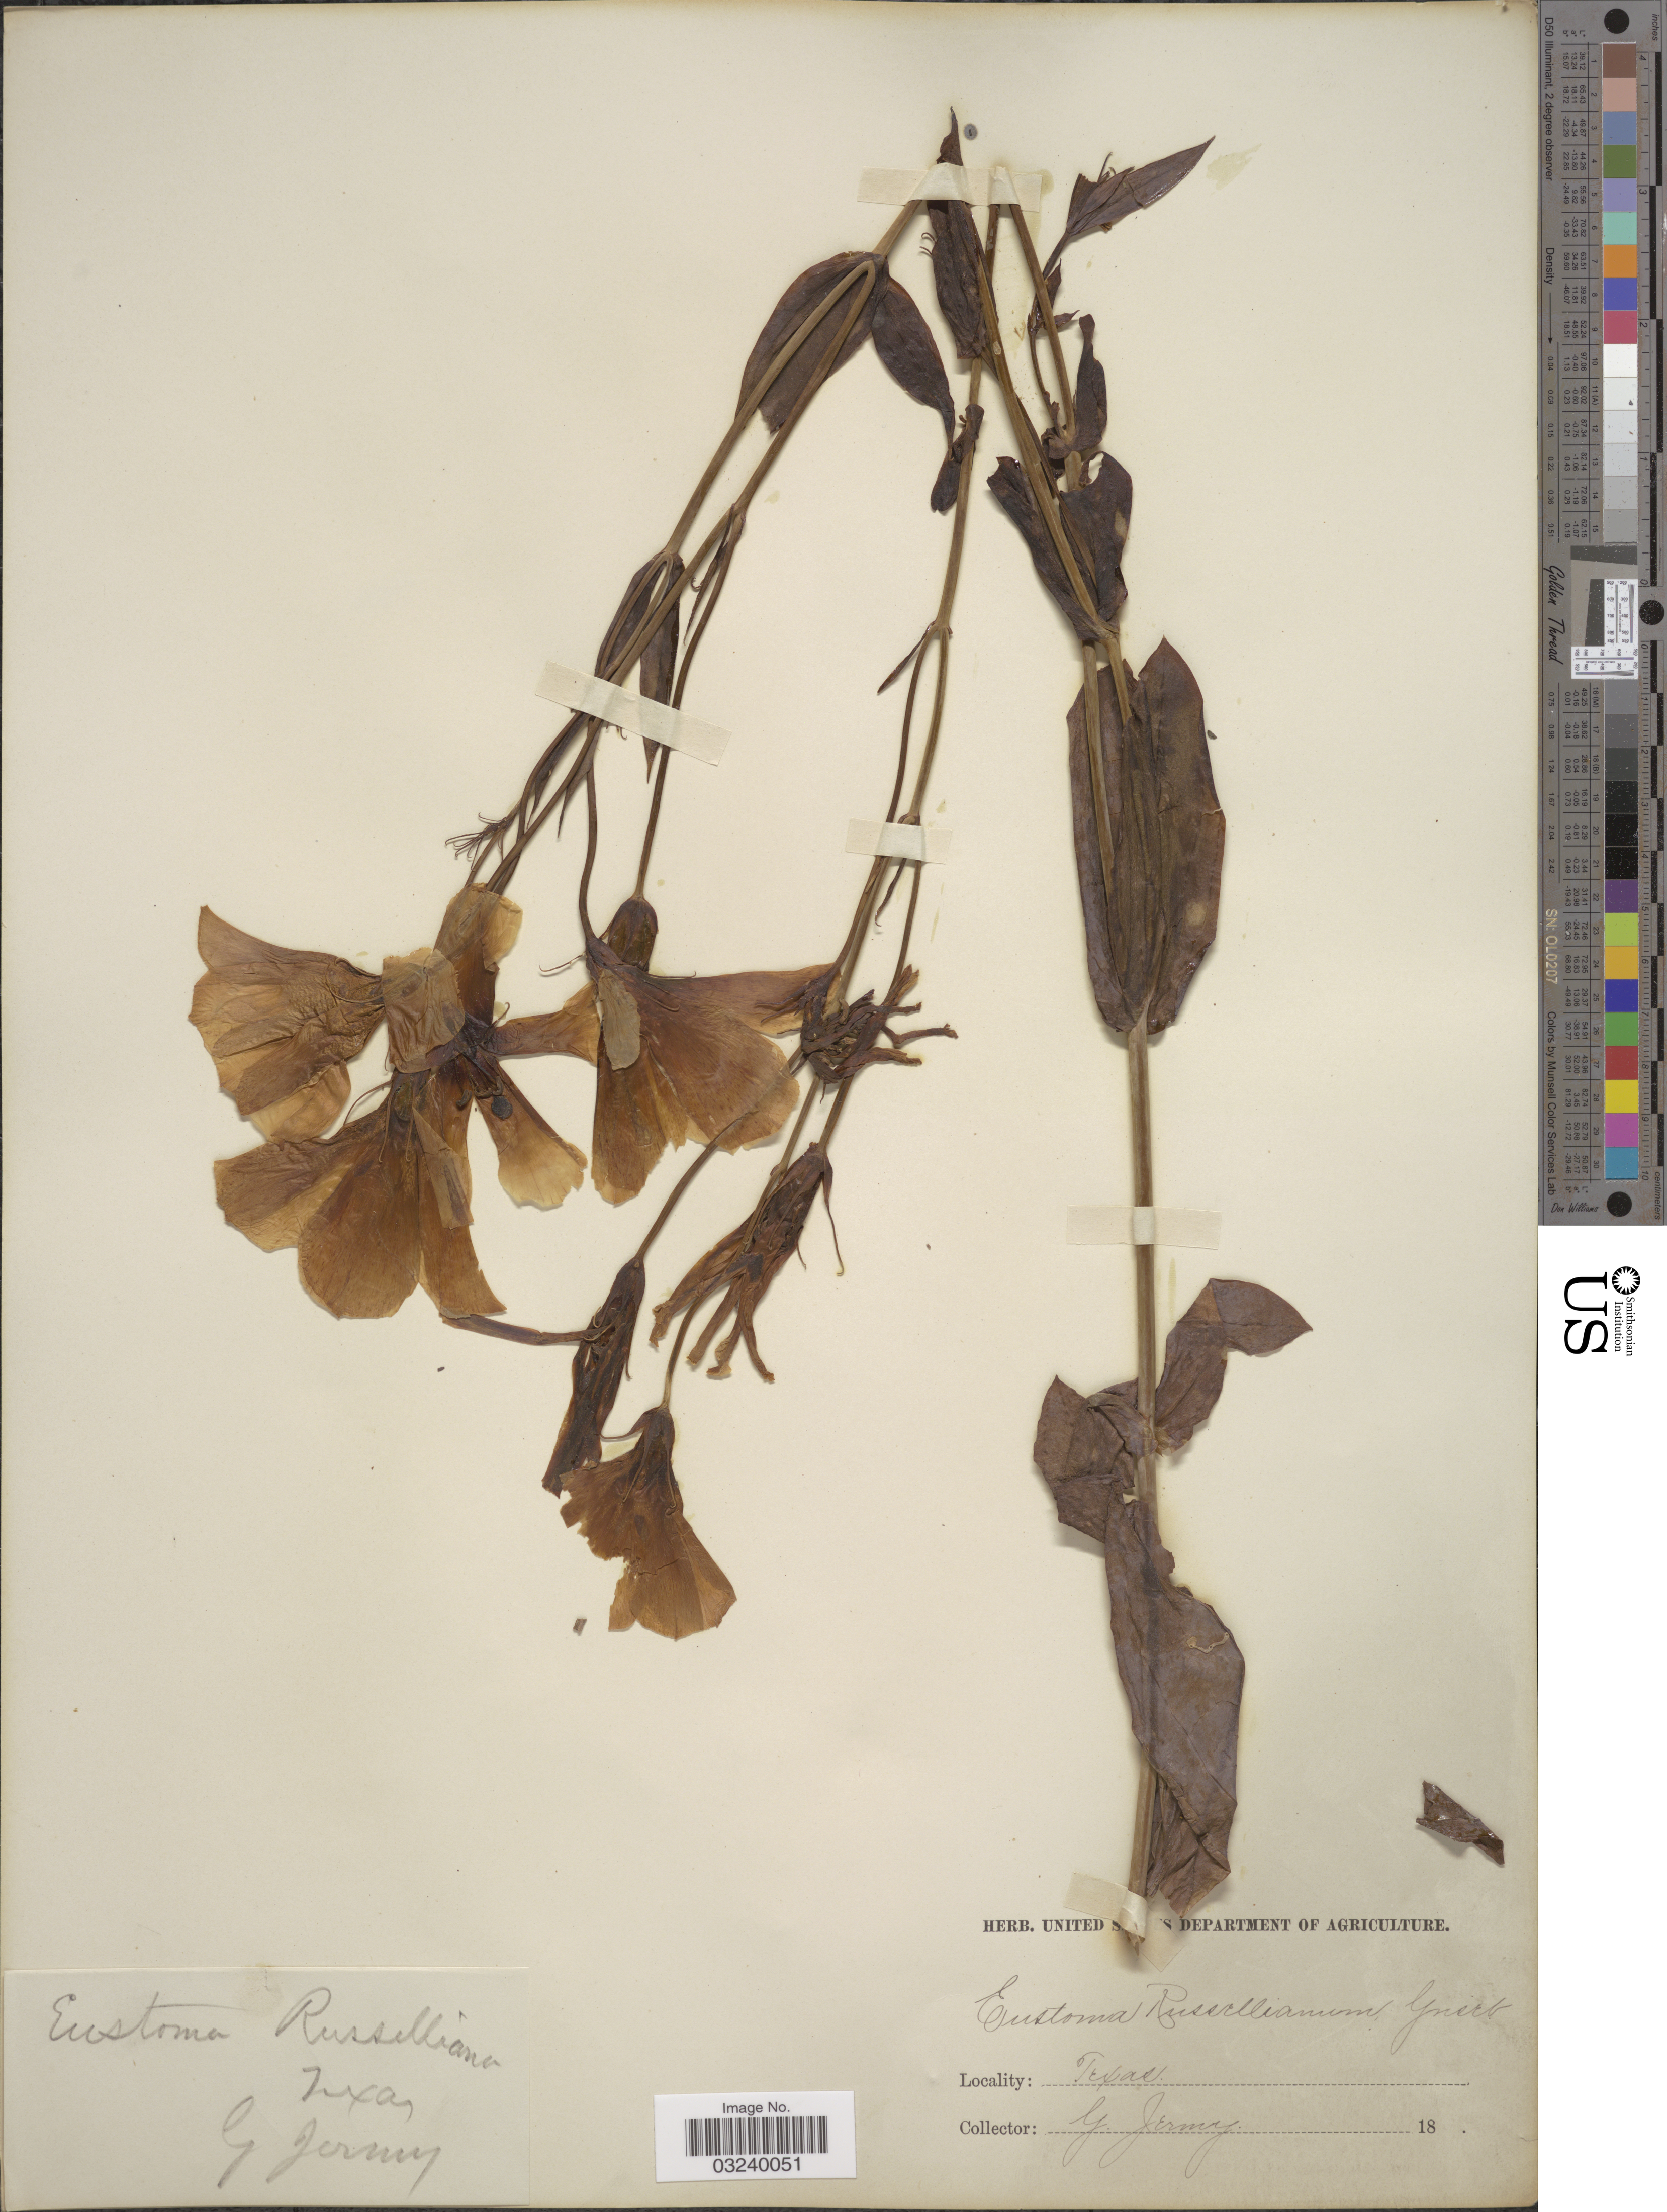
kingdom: Plantae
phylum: Tracheophyta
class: Magnoliopsida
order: Gentianales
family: Gentianaceae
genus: Eustoma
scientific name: Eustoma grandiflorum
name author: (Raf.) Shinners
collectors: G. Jermy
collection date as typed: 18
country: United States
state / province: Texas